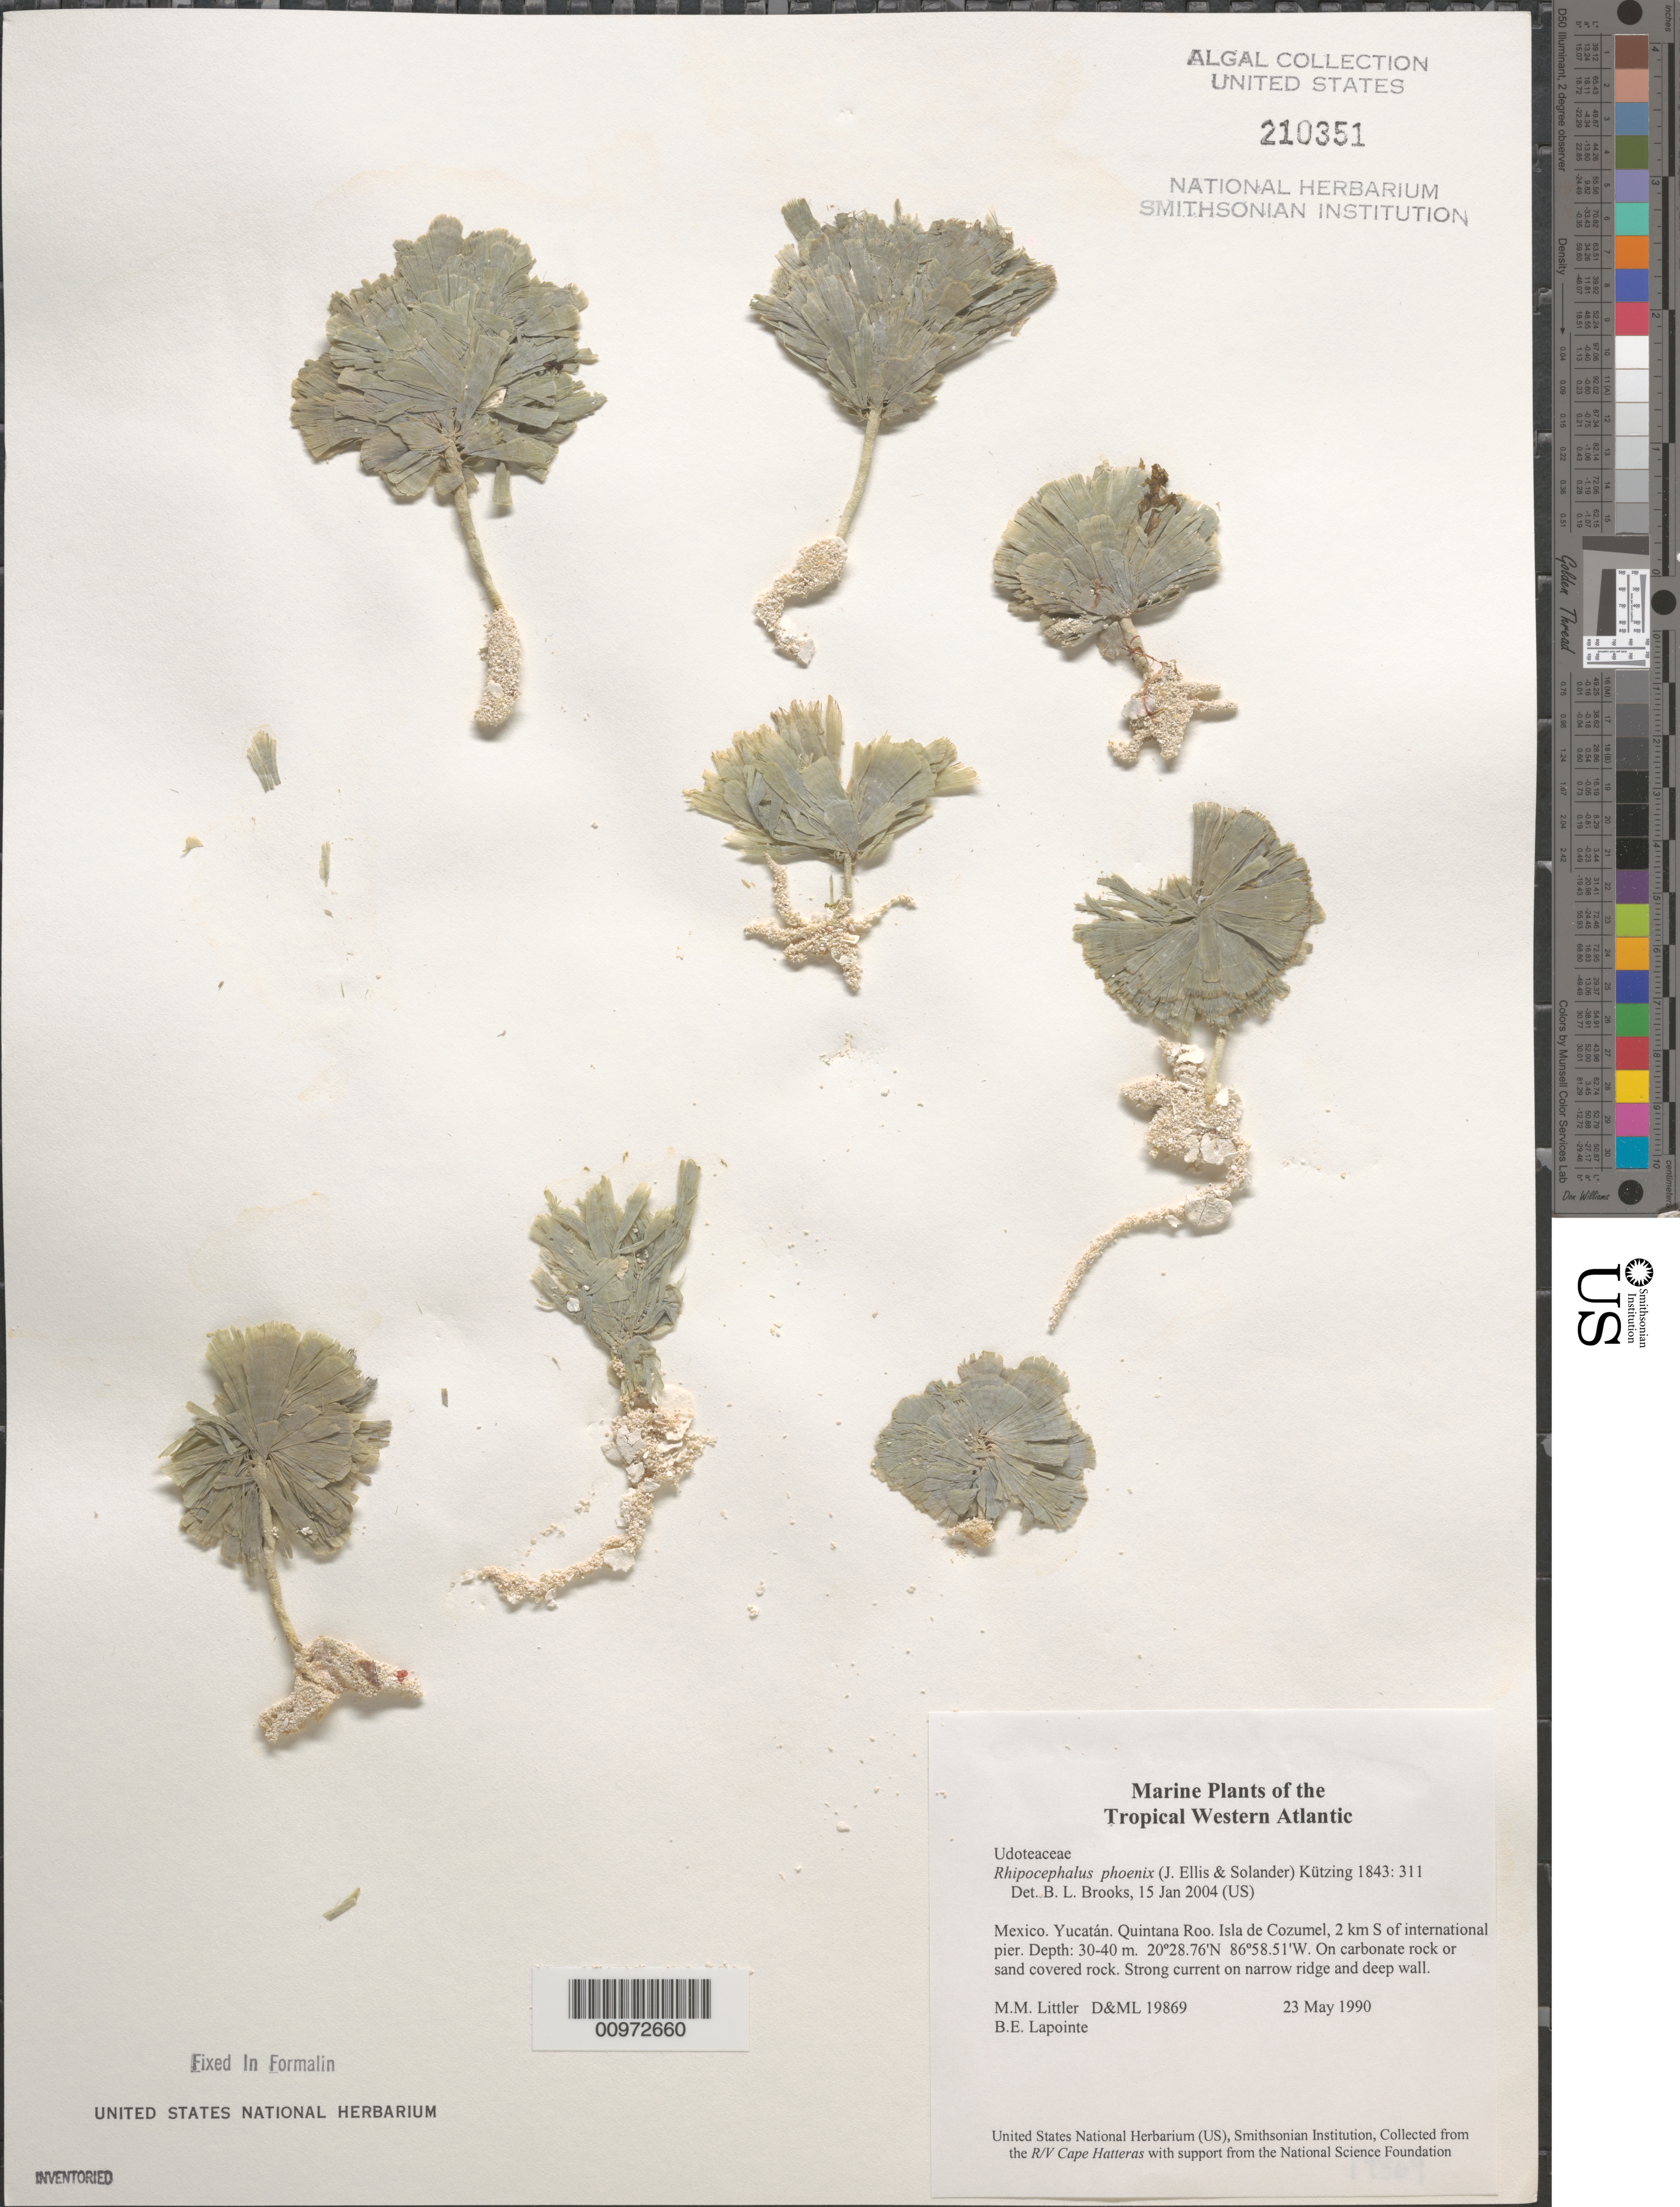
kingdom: Plantae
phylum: Chlorophyta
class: Ulvophyceae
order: Bryopsidales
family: Udoteaceae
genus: Rhipocephalus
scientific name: Rhipocephalus phoenix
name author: (J. Ellis & Sol.) Kütz.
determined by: Brooks, B. L., (BOT), Smithsonian Institution - National Museum of Natural History (UNITED STATES)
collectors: M. M. Littler & B. Lapointe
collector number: D&ML 19869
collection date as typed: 23 May 1990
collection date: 1990-05-23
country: Mexico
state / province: Quintana Roo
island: Isla Cozumel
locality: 2 km south of international pier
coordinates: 20 28.76'N, 86 58.51'W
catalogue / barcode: US 210351